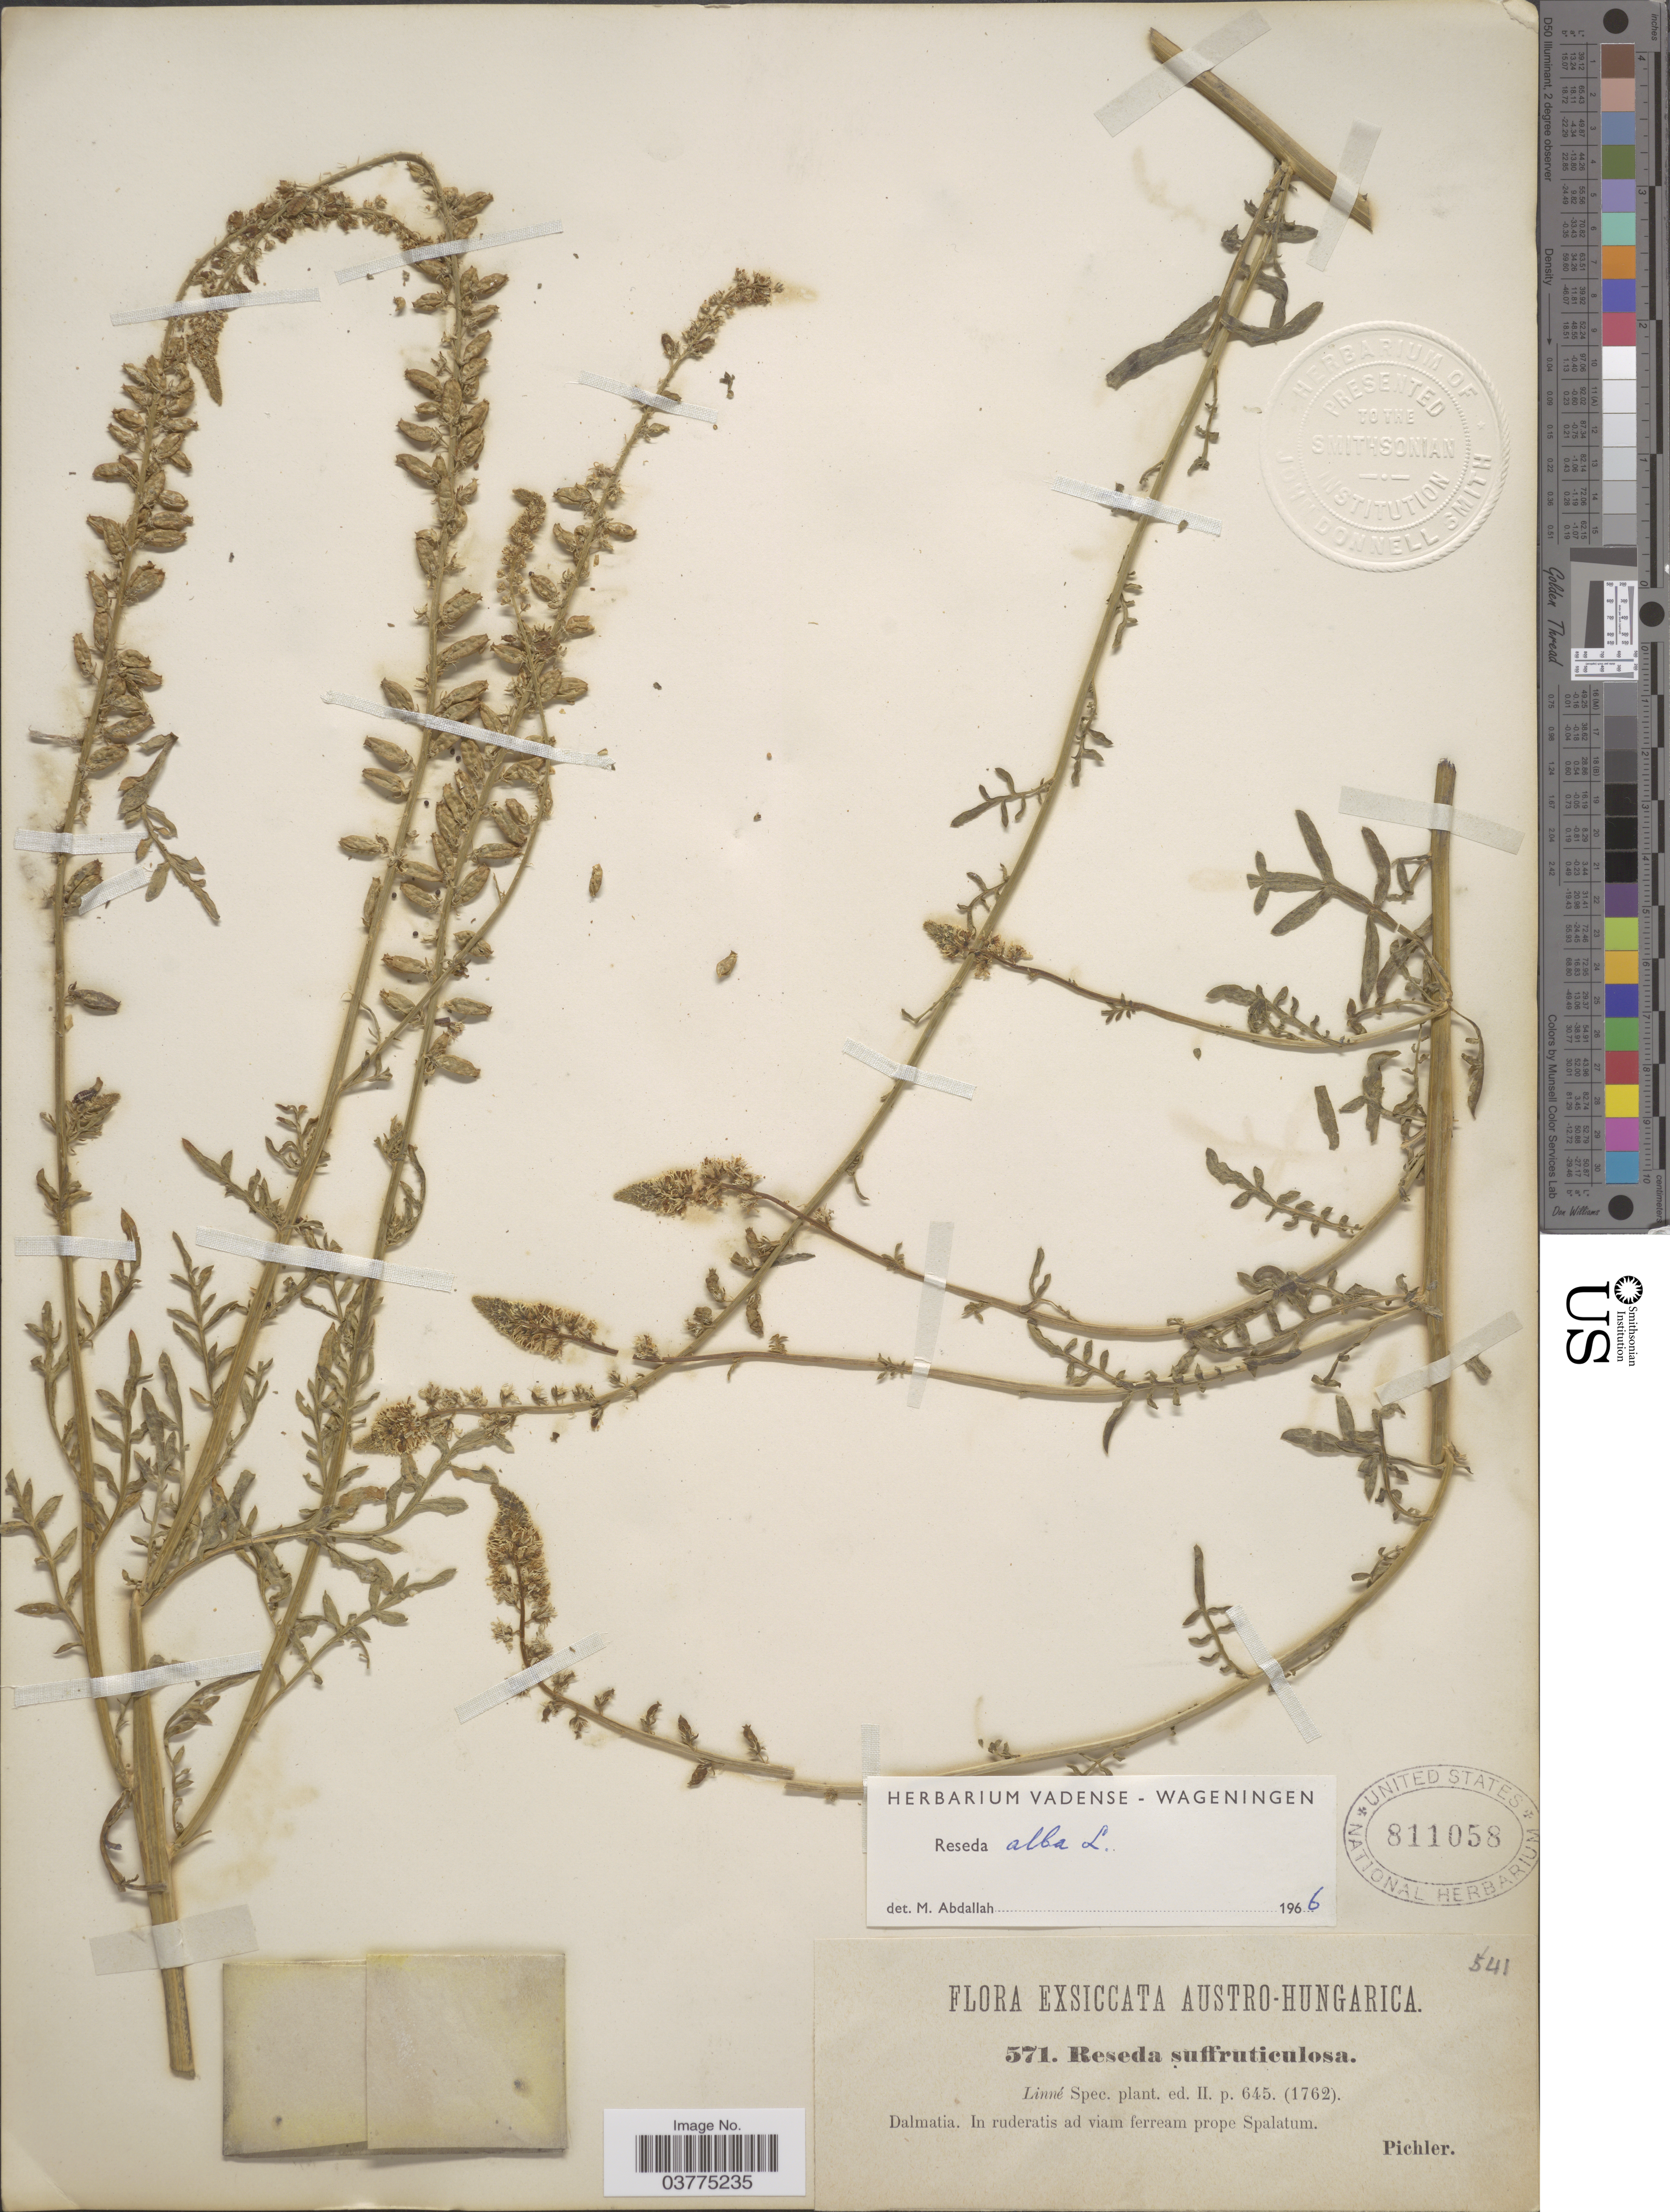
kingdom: Plantae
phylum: Tracheophyta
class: Magnoliopsida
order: Brassicales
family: Resedaceae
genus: Reseda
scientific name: Reseda alba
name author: L.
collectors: Pichler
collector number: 571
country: Croatia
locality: Austro-Hungarica. Dalmatia. In ruderatis ad viam ferream prope Spalatum.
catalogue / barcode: US 811058